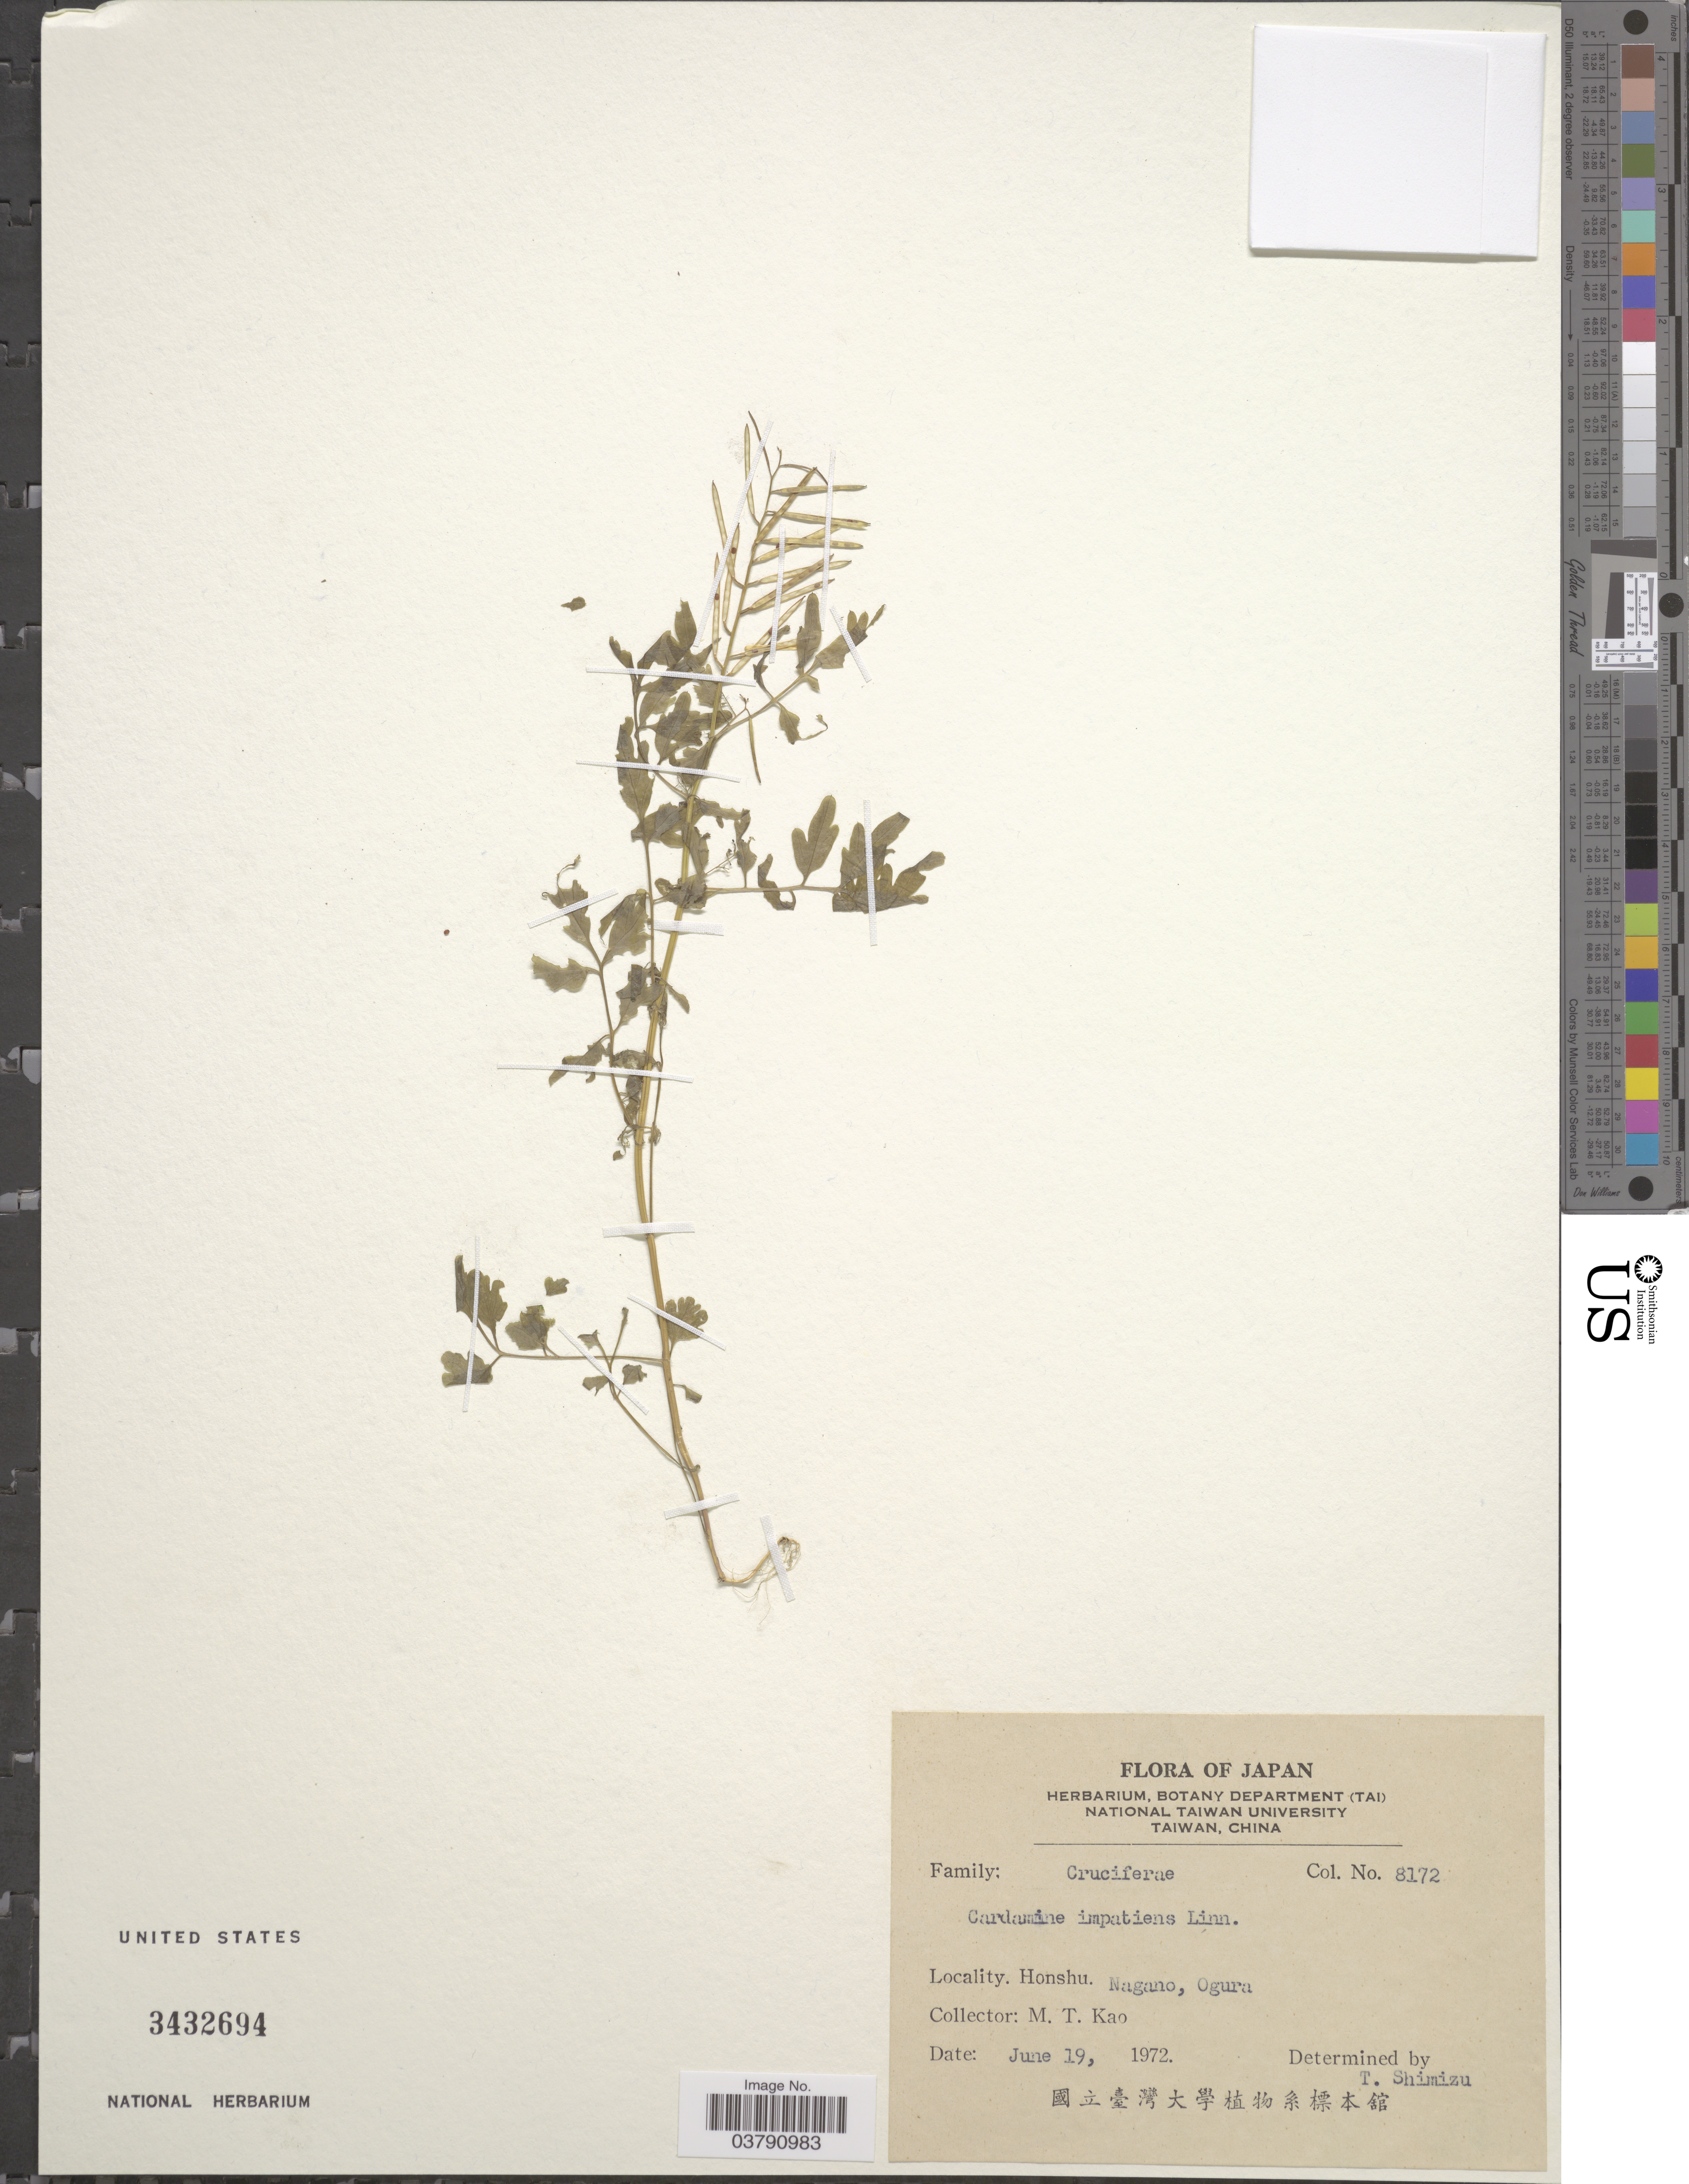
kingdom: Plantae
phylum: Tracheophyta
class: Magnoliopsida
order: Brassicales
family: Brassicaceae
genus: Cardamine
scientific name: Cardamine impatiens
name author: L.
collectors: M. T. Kao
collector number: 8172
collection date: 1972-06-19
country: Japan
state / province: Nagano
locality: Honshu. Nagano, Ogura.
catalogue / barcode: US 3432694